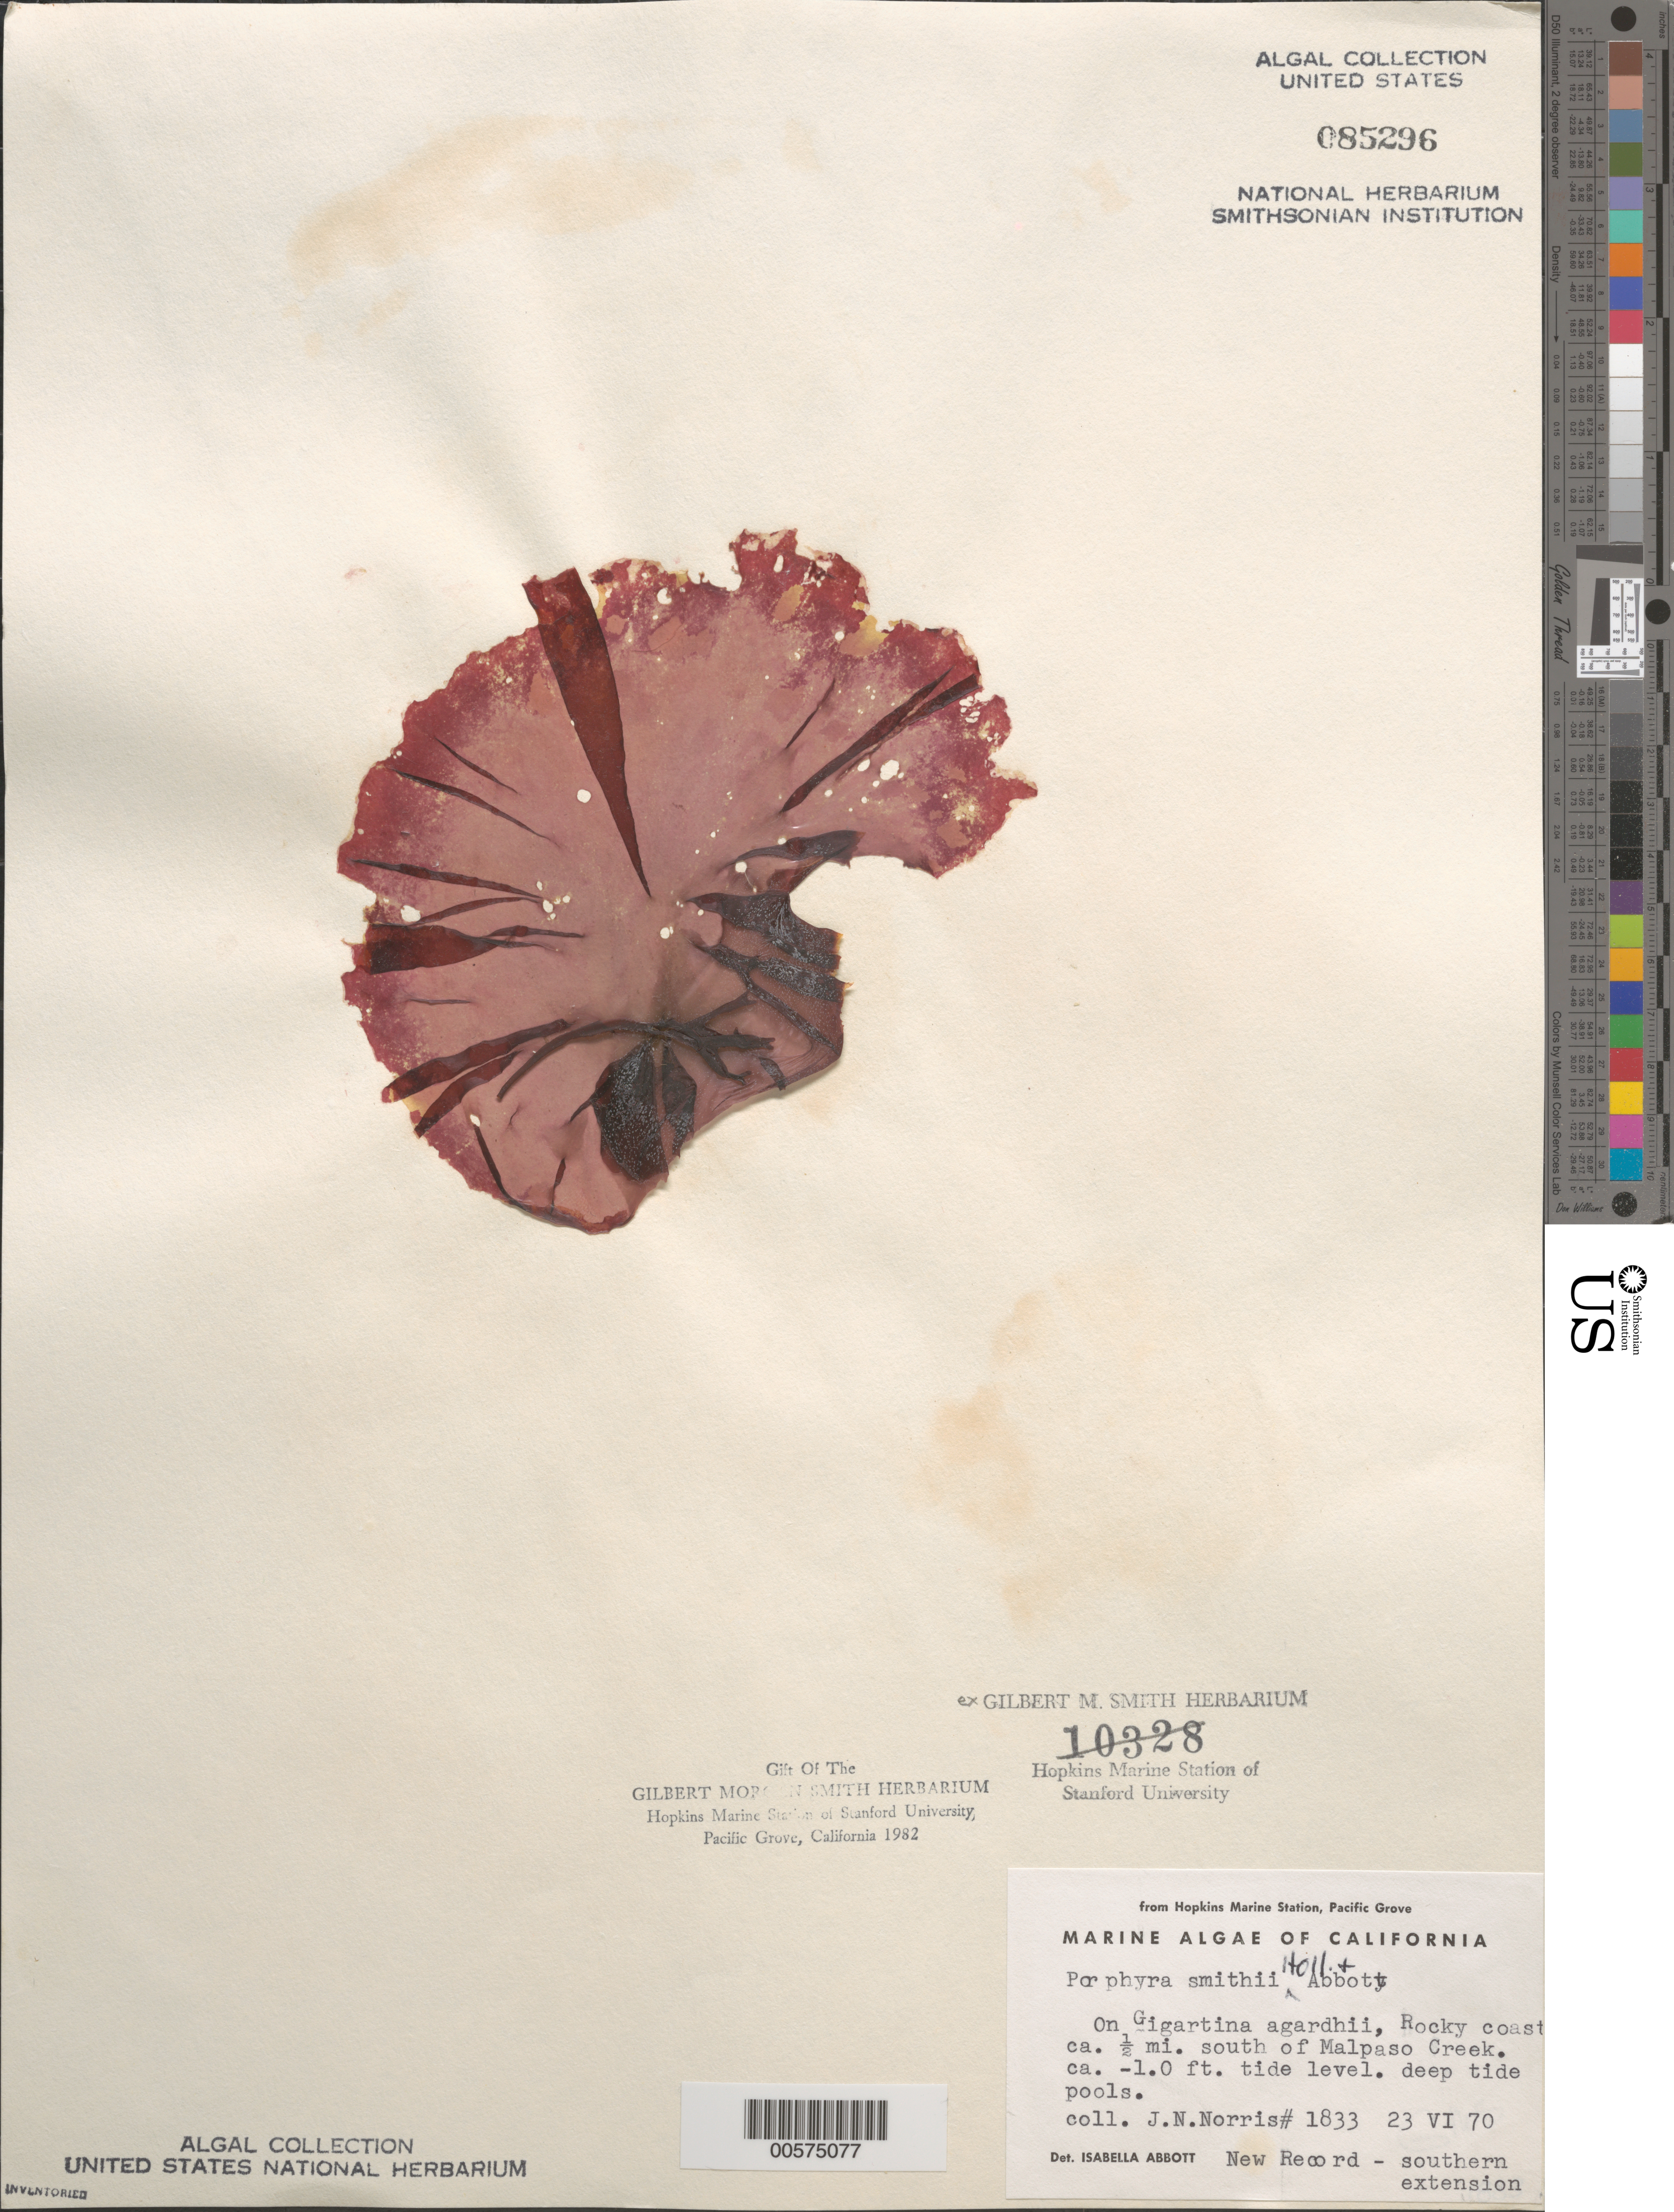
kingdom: Plantae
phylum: Rhodophyta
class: Bangiophyceae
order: Bangiales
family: Bangiaceae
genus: Pyropia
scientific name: Pyropia smithii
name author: (Hollenb. & I.A. Abbott) S.C. Lindstrom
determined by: Algae name updating Project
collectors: J. N. Norris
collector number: JN-1833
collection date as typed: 23 Jun 1970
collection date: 1970-06-23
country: United States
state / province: California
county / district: Monterey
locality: Ca. 0.5 mile south of Malpaso Creek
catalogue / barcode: US 85296